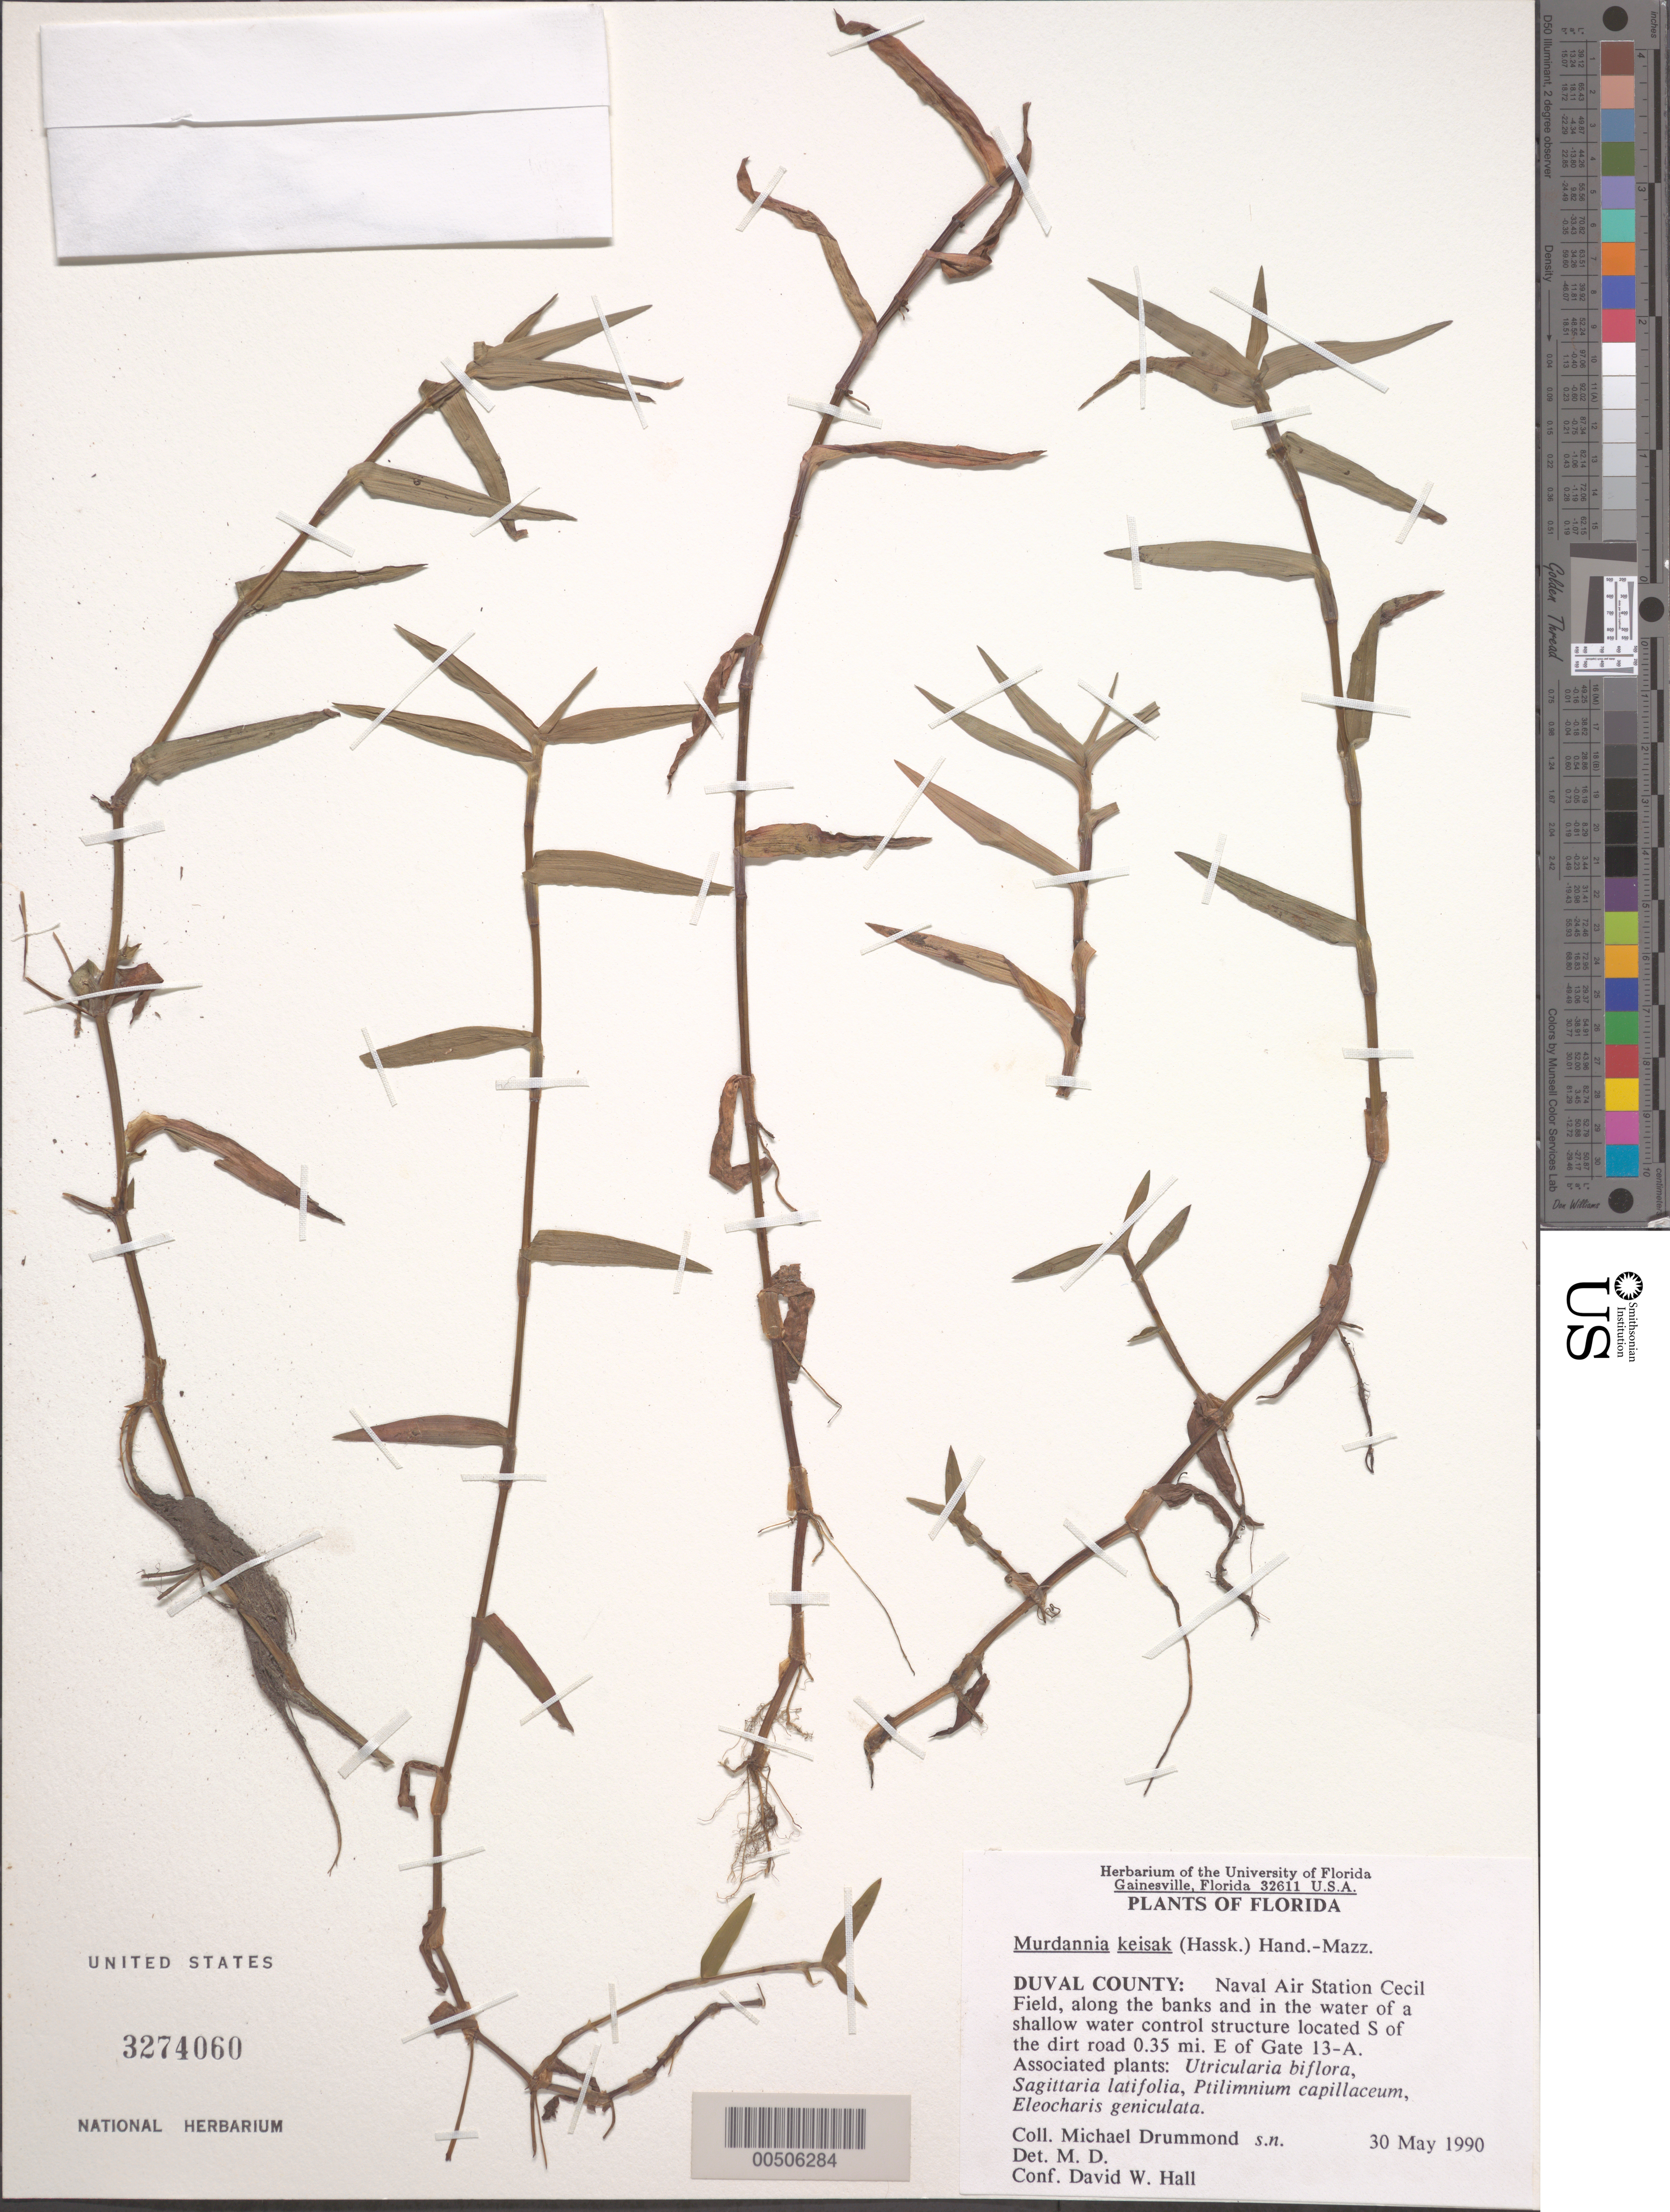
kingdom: Plantae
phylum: Tracheophyta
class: Liliopsida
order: Commelinales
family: Commelinaceae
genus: Murdannia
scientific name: Murdannia keisak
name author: (Hassk.) Hand.-Mazz.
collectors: M. Drummond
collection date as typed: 30 May 1990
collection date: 1990-05-30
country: United States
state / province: Florida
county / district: Duval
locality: Naval air station cecil field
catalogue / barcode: US 3274060